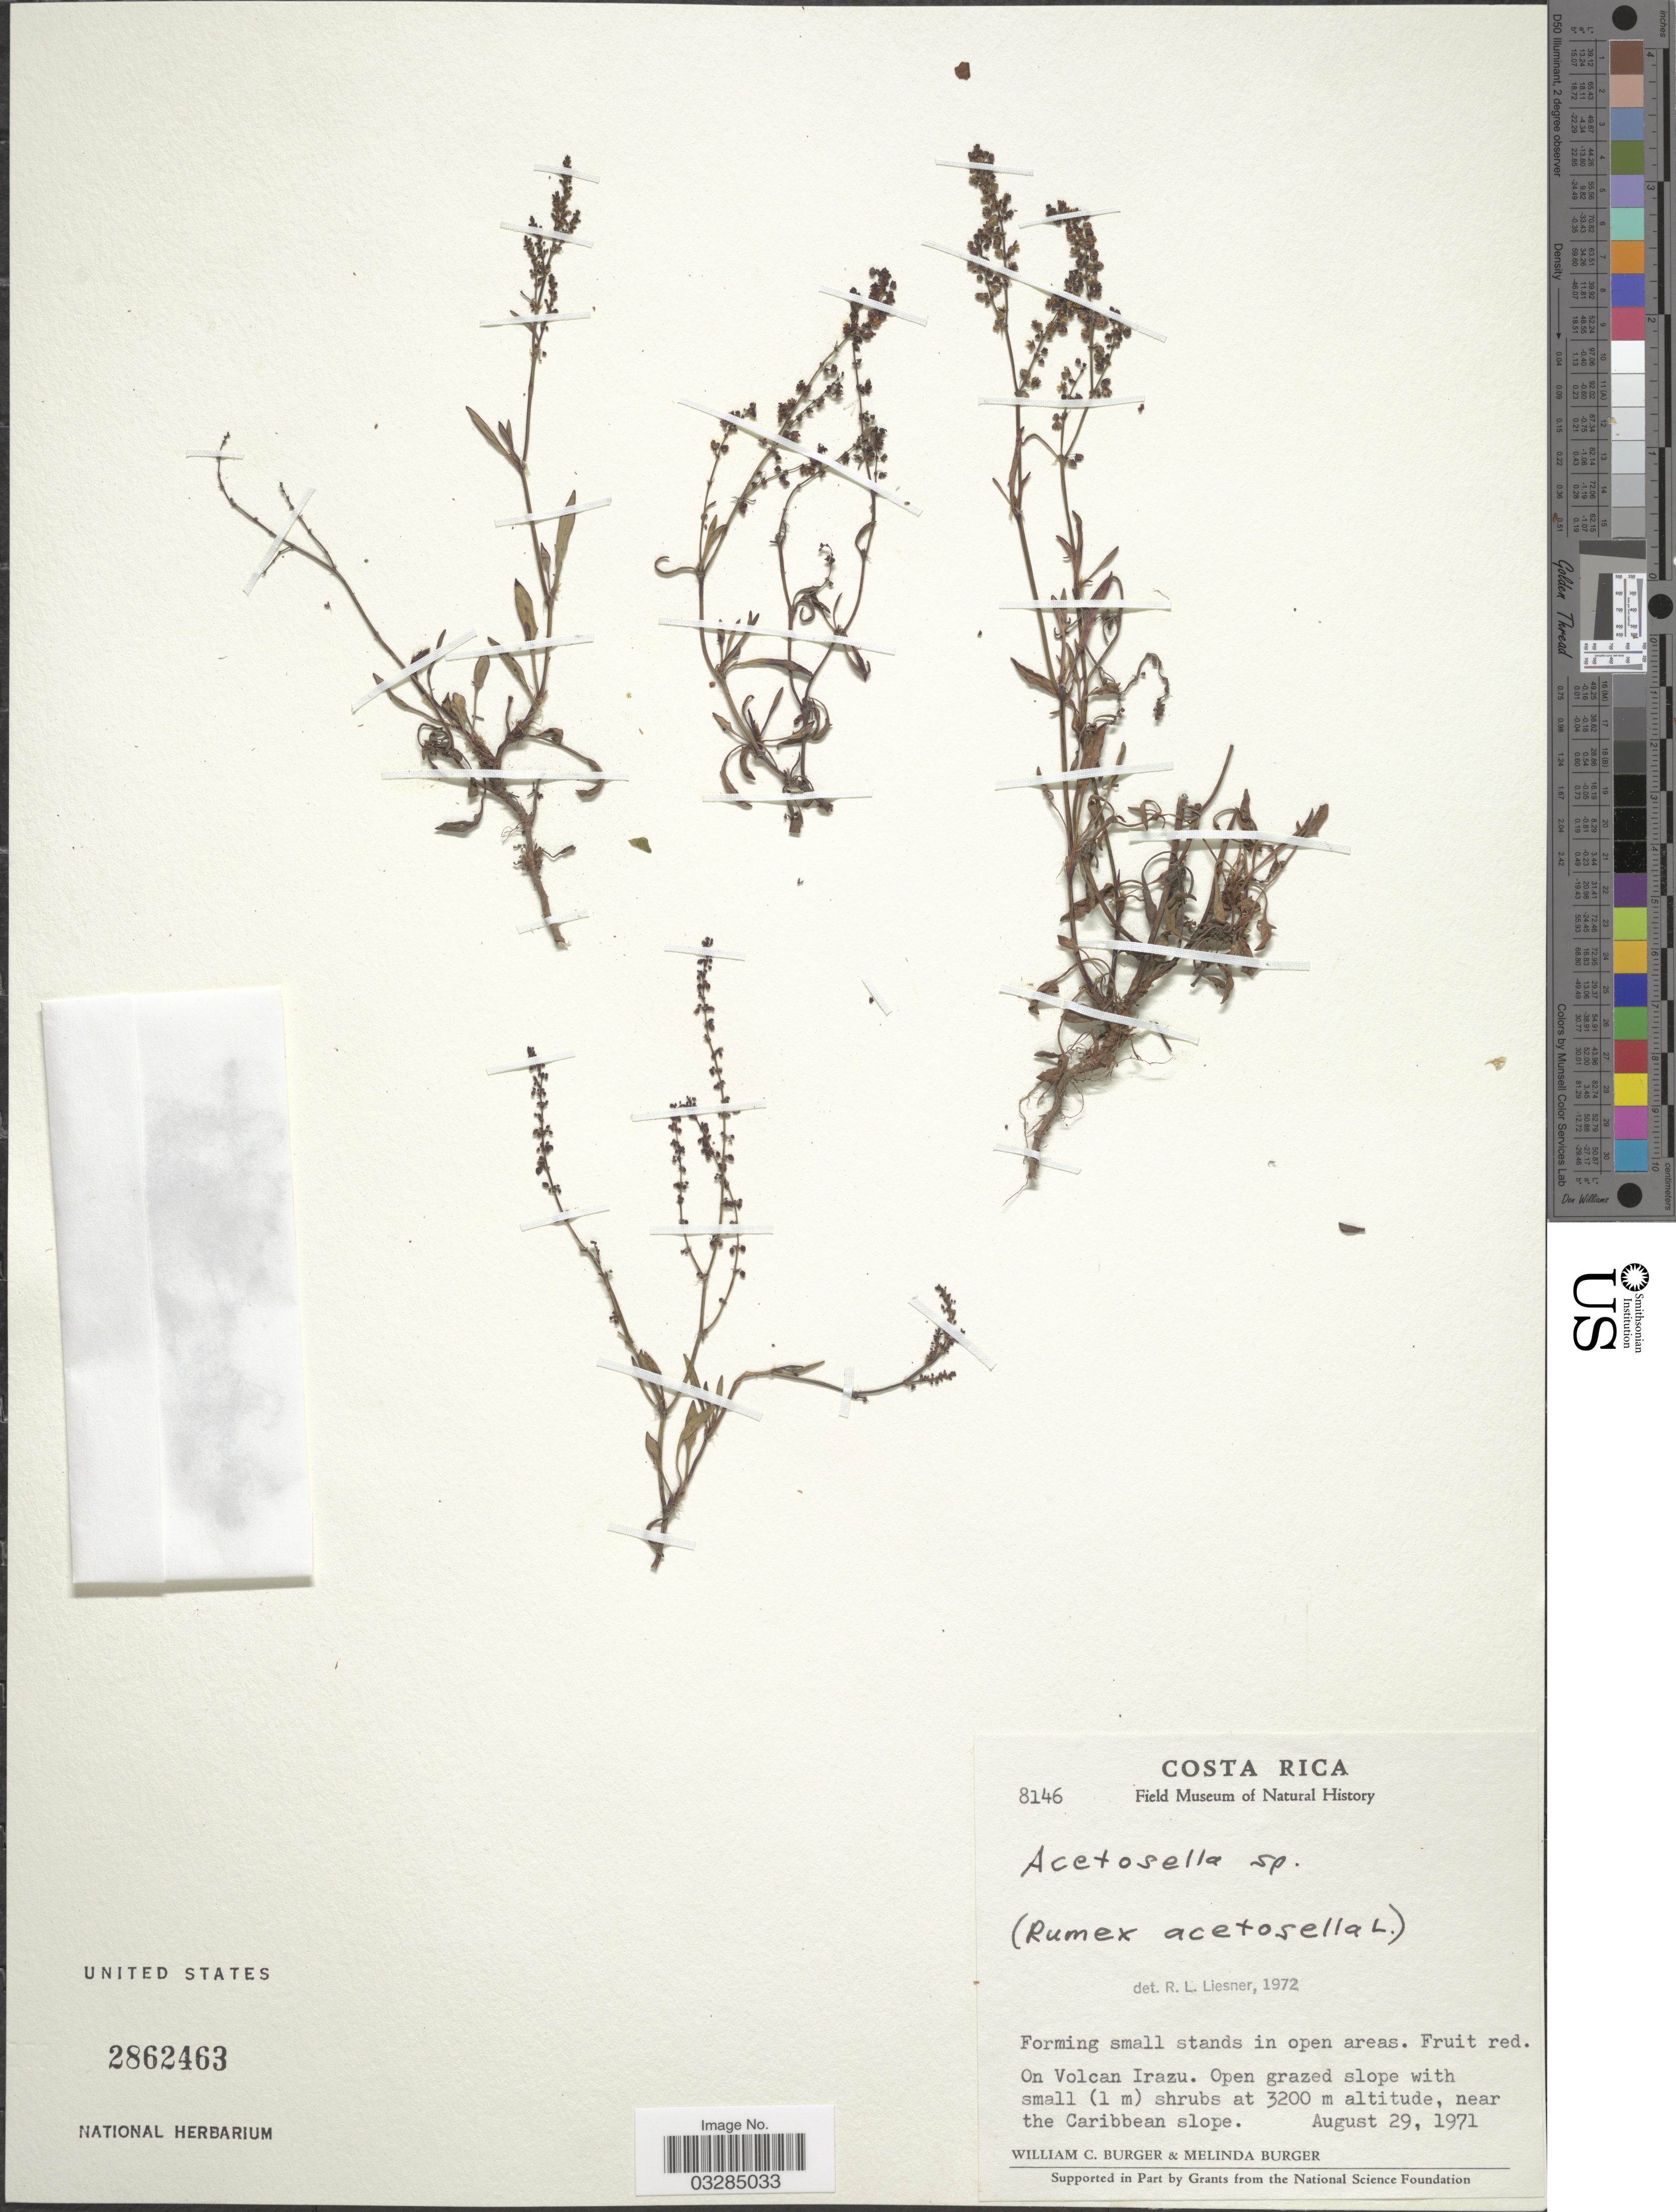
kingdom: Plantae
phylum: Tracheophyta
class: Magnoliopsida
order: Caryophyllales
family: Polygonaceae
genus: Rumex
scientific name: Rumex acetosella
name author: L.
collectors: W. Burger & M. Burger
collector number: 8146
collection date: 1971-08-29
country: Costa Rica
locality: On Volcan Irazu, near the Caribbean slope.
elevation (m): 3200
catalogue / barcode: US 2862463